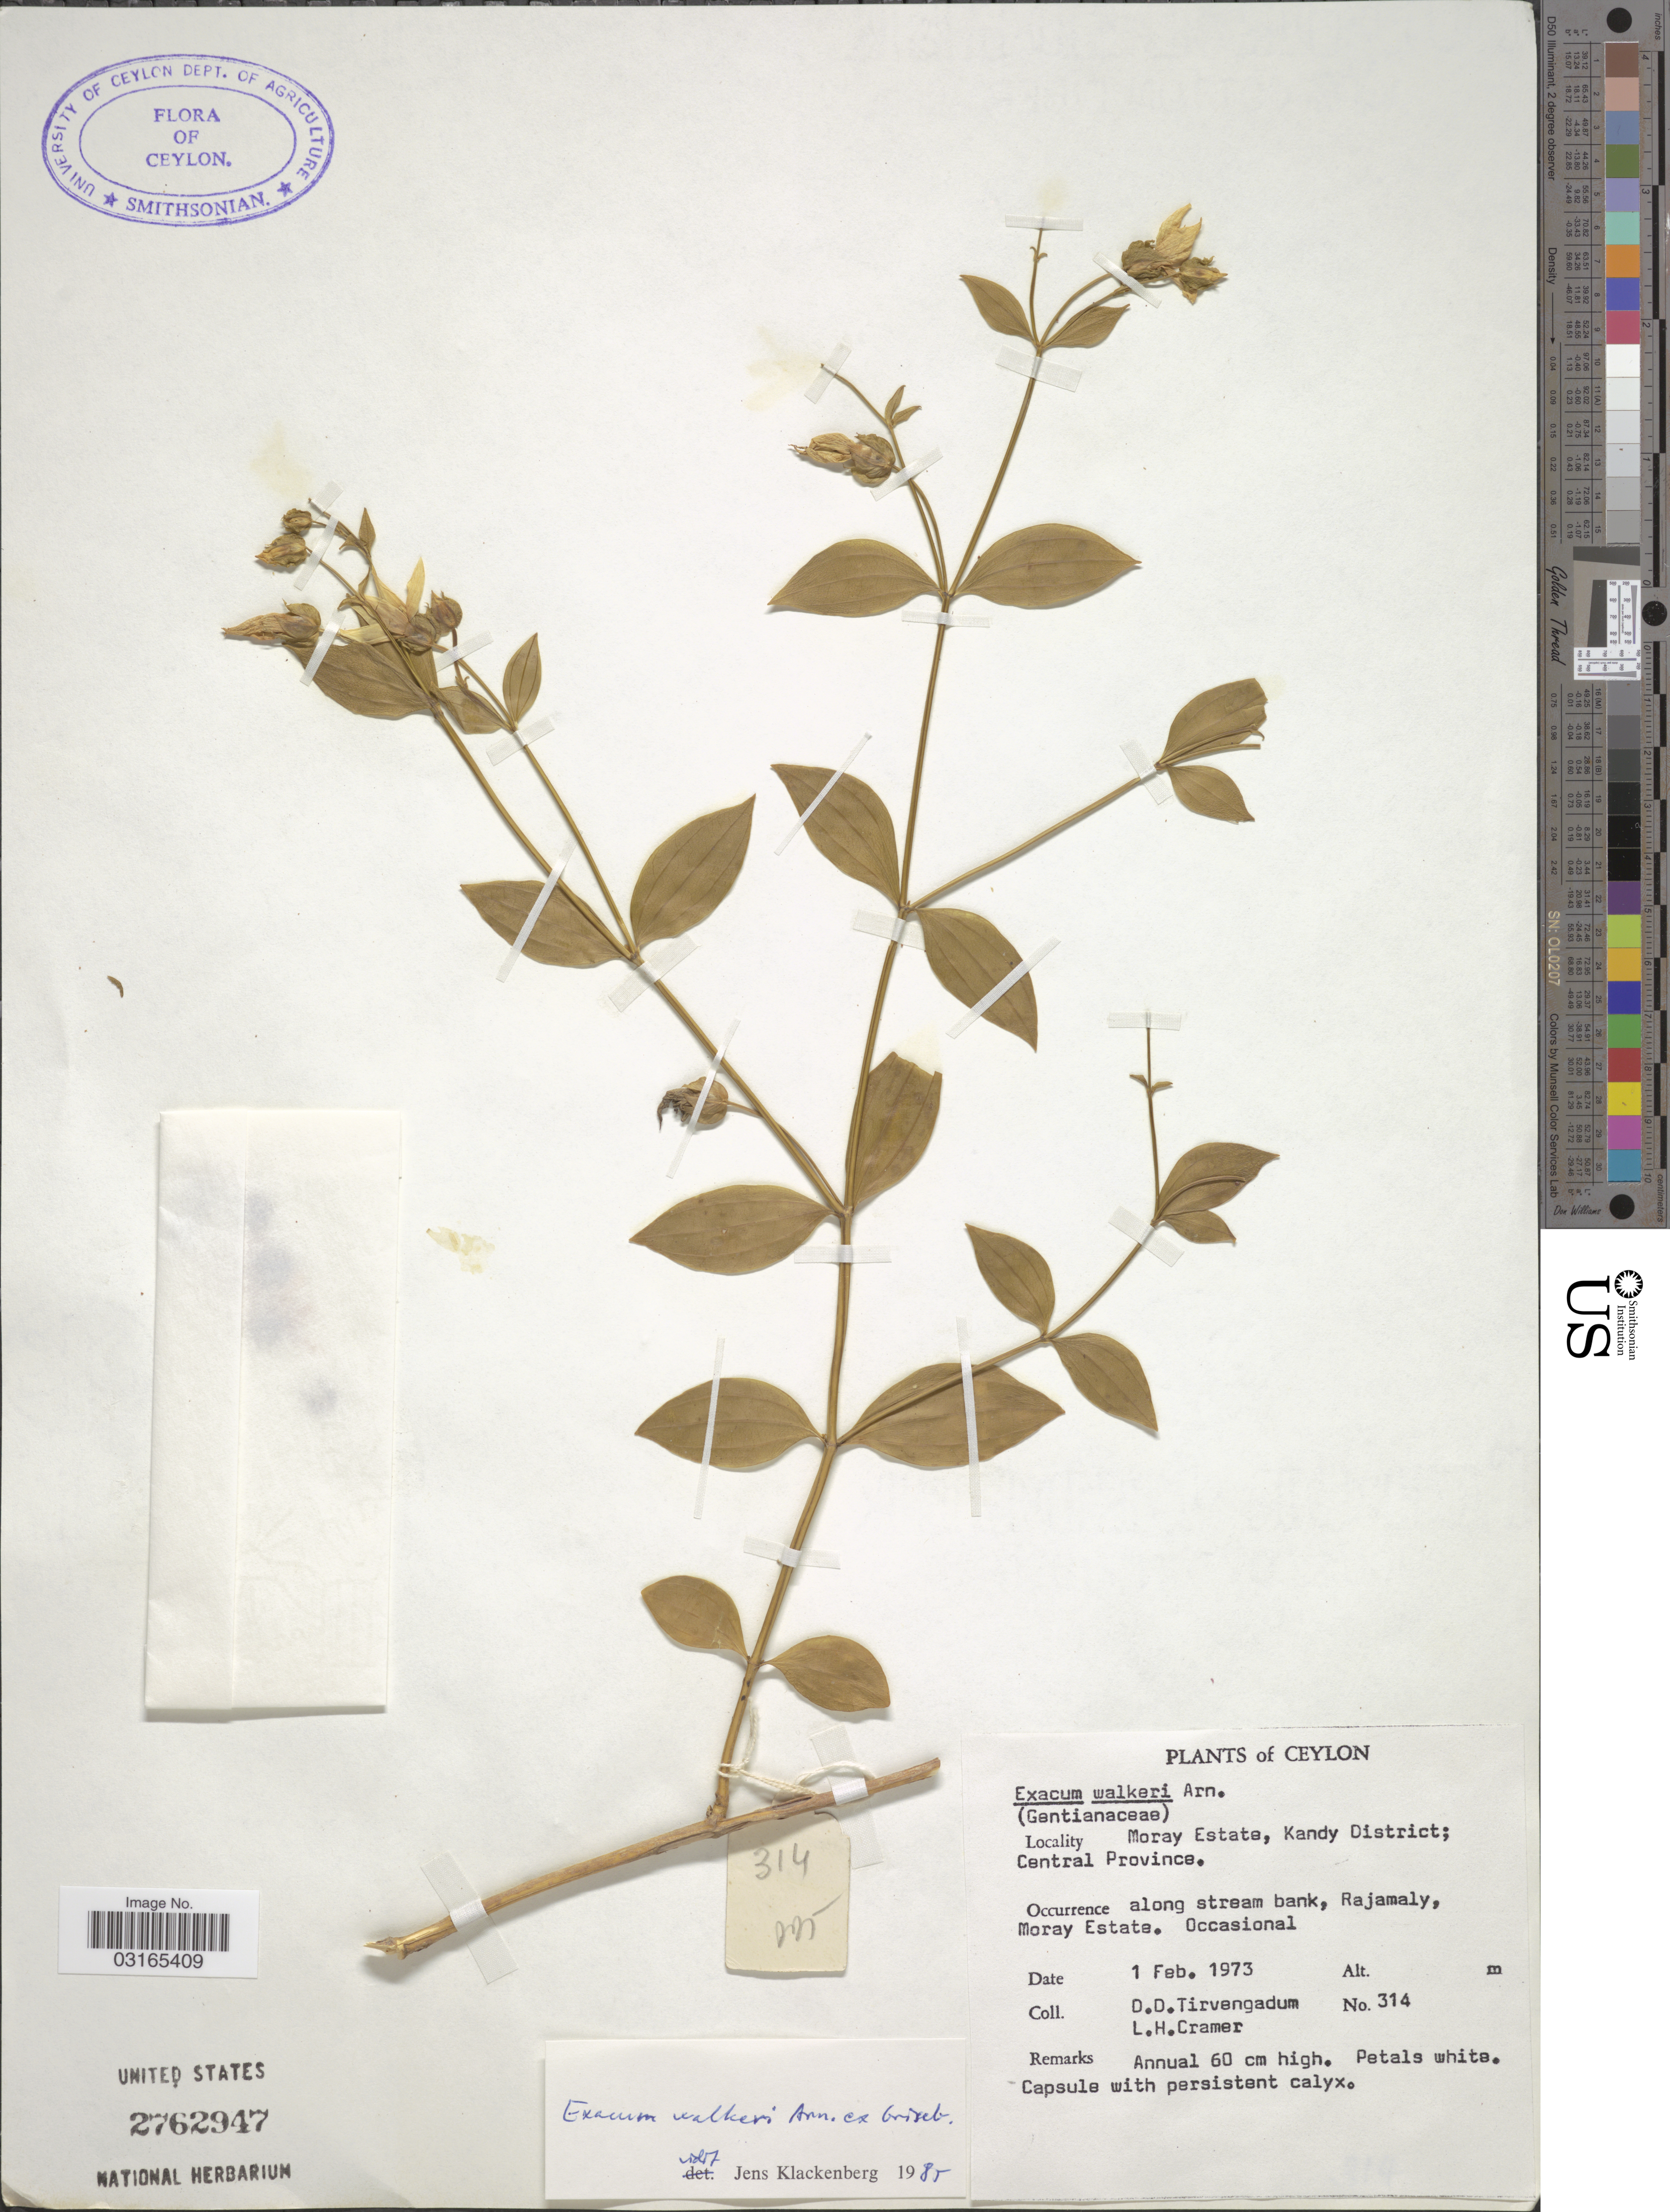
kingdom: Plantae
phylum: Tracheophyta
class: Magnoliopsida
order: Gentianales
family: Gentianaceae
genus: Exacum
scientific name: Exacum walkeri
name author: Arn. ex Griseb.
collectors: D. Tirvengadum & L. H. Cramer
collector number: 314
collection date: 1973-02-01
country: Sri Lanka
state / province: Central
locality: Ceylon. Moray Estate, Kandy District. Along stream bank, Rajamaly, Moray Estate.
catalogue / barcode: US 2762947